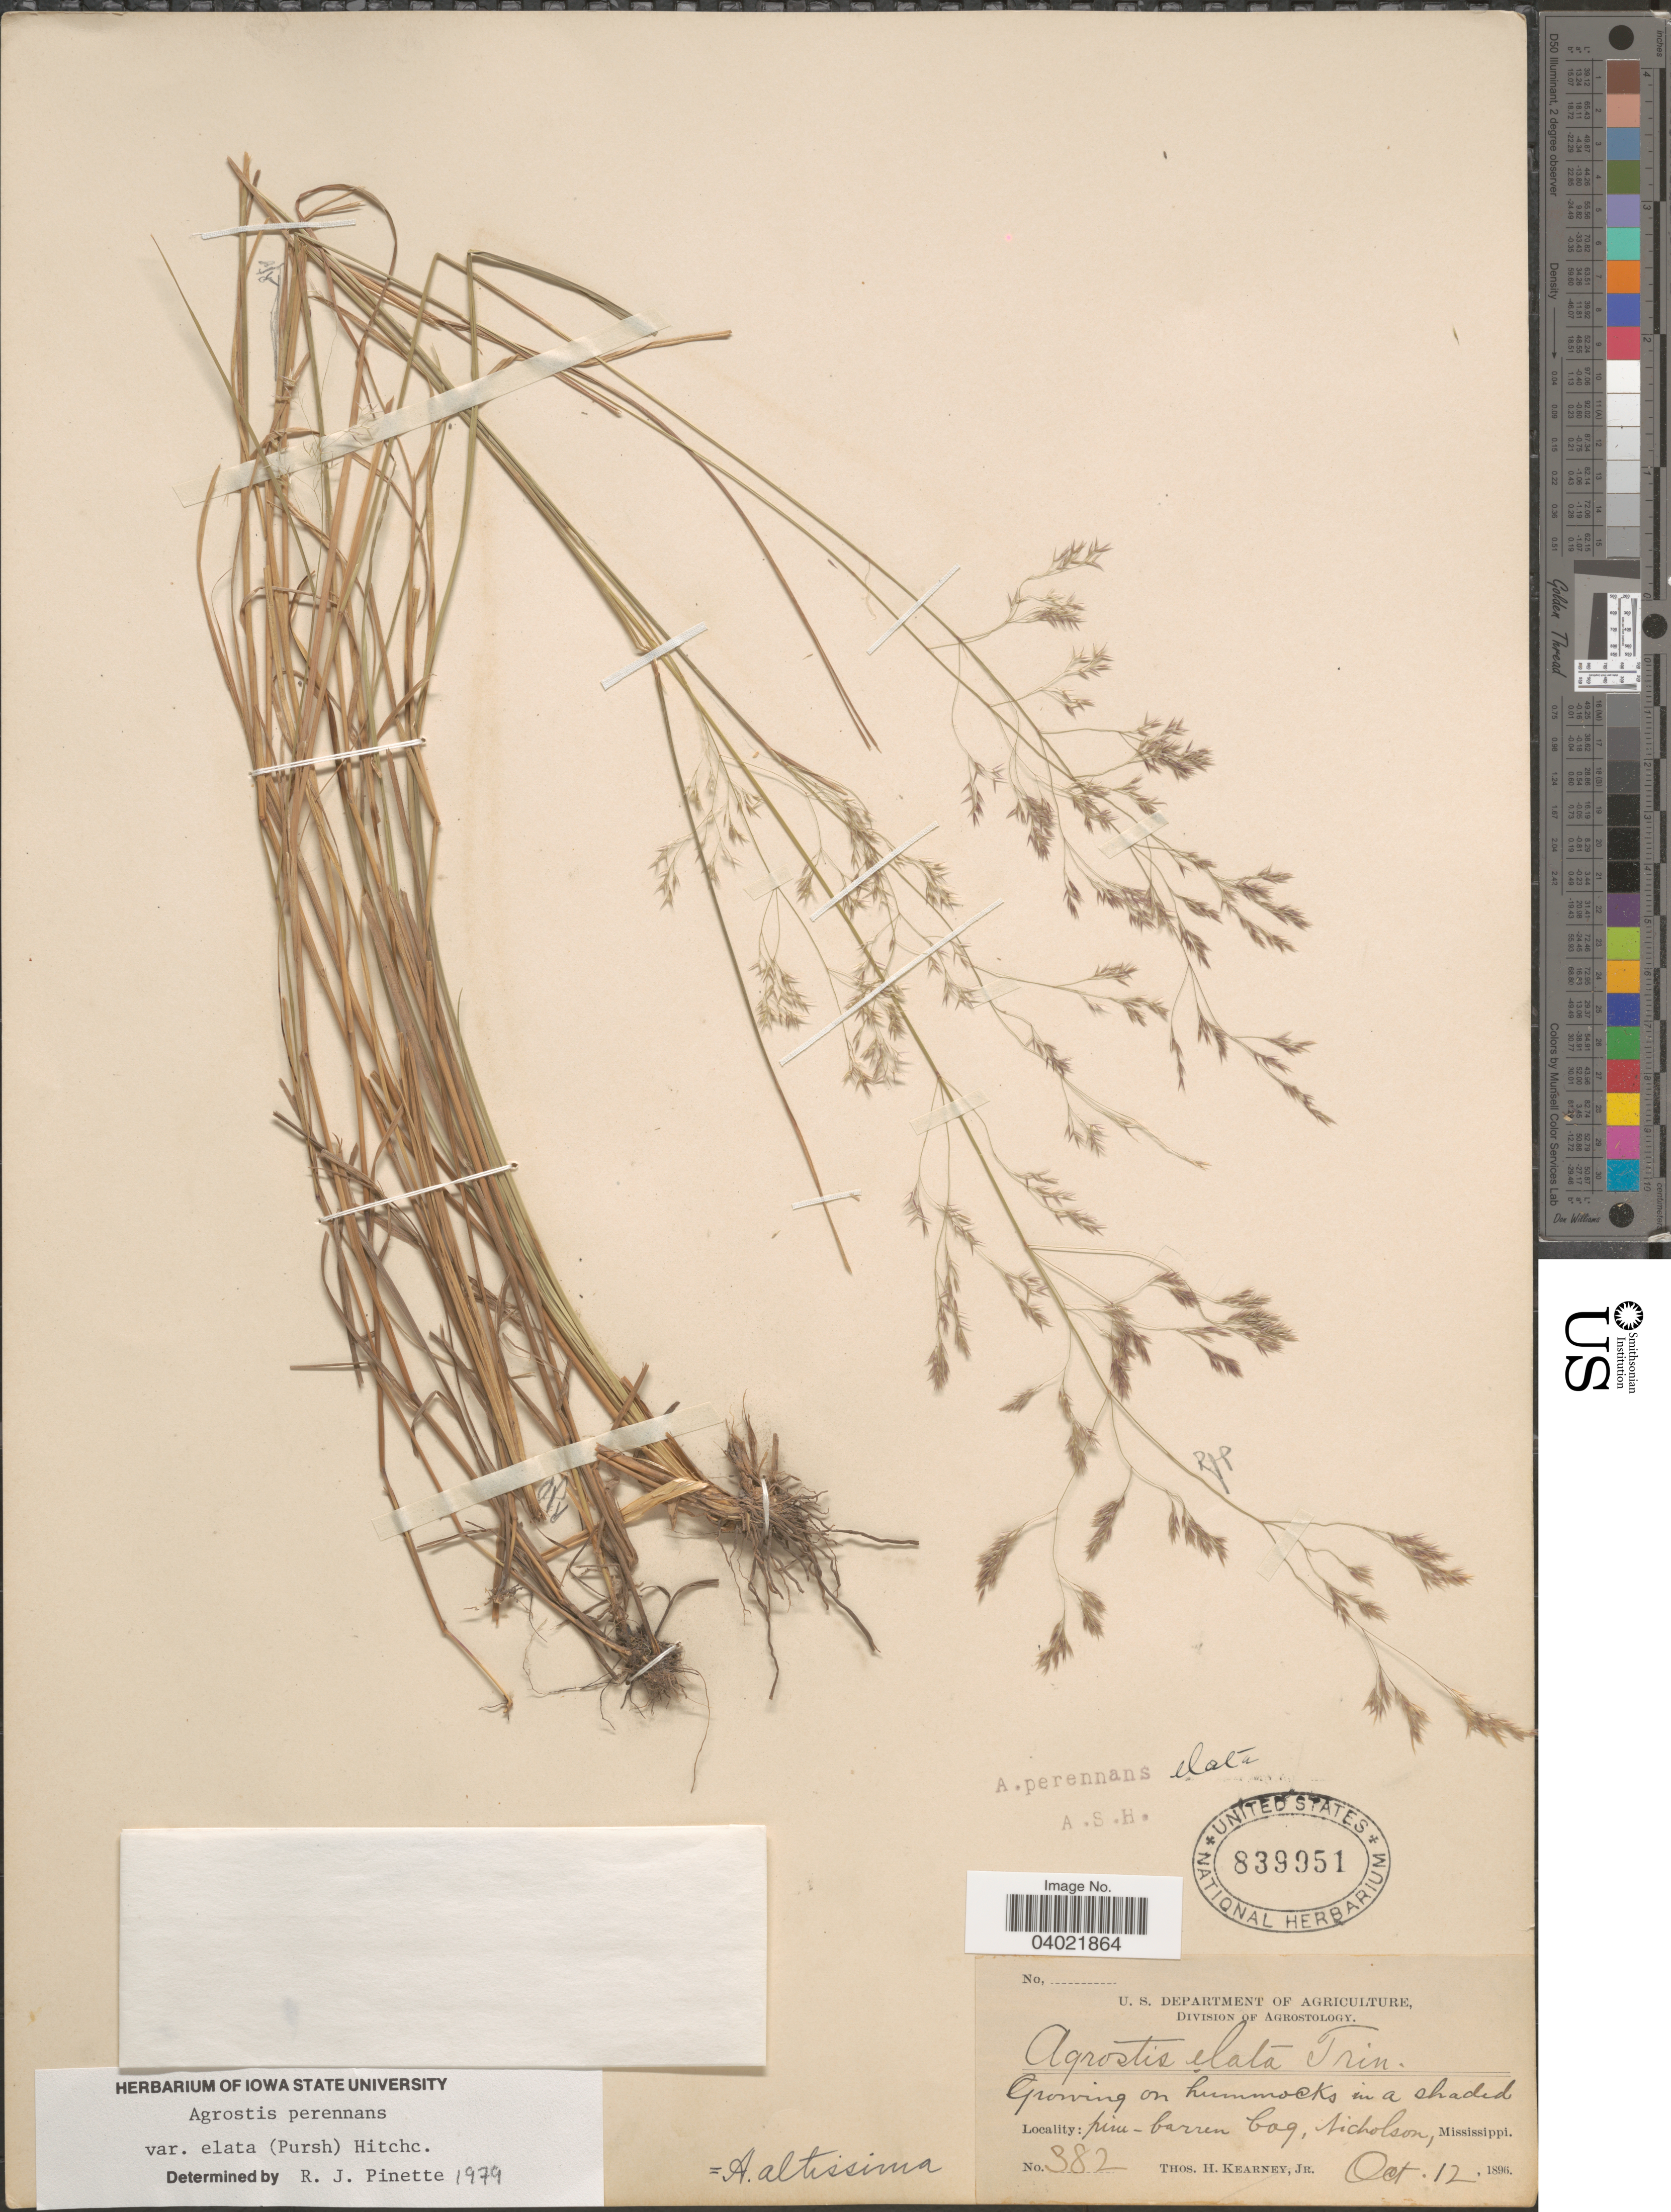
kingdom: Plantae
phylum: Tracheophyta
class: Liliopsida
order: Poales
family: Poaceae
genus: Agrostis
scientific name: Agrostis perennans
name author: (Walter) Tuck.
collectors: T. H. Kearney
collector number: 382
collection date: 1896-10-12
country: United States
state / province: Mississippi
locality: Nicholson.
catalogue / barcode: US 839951